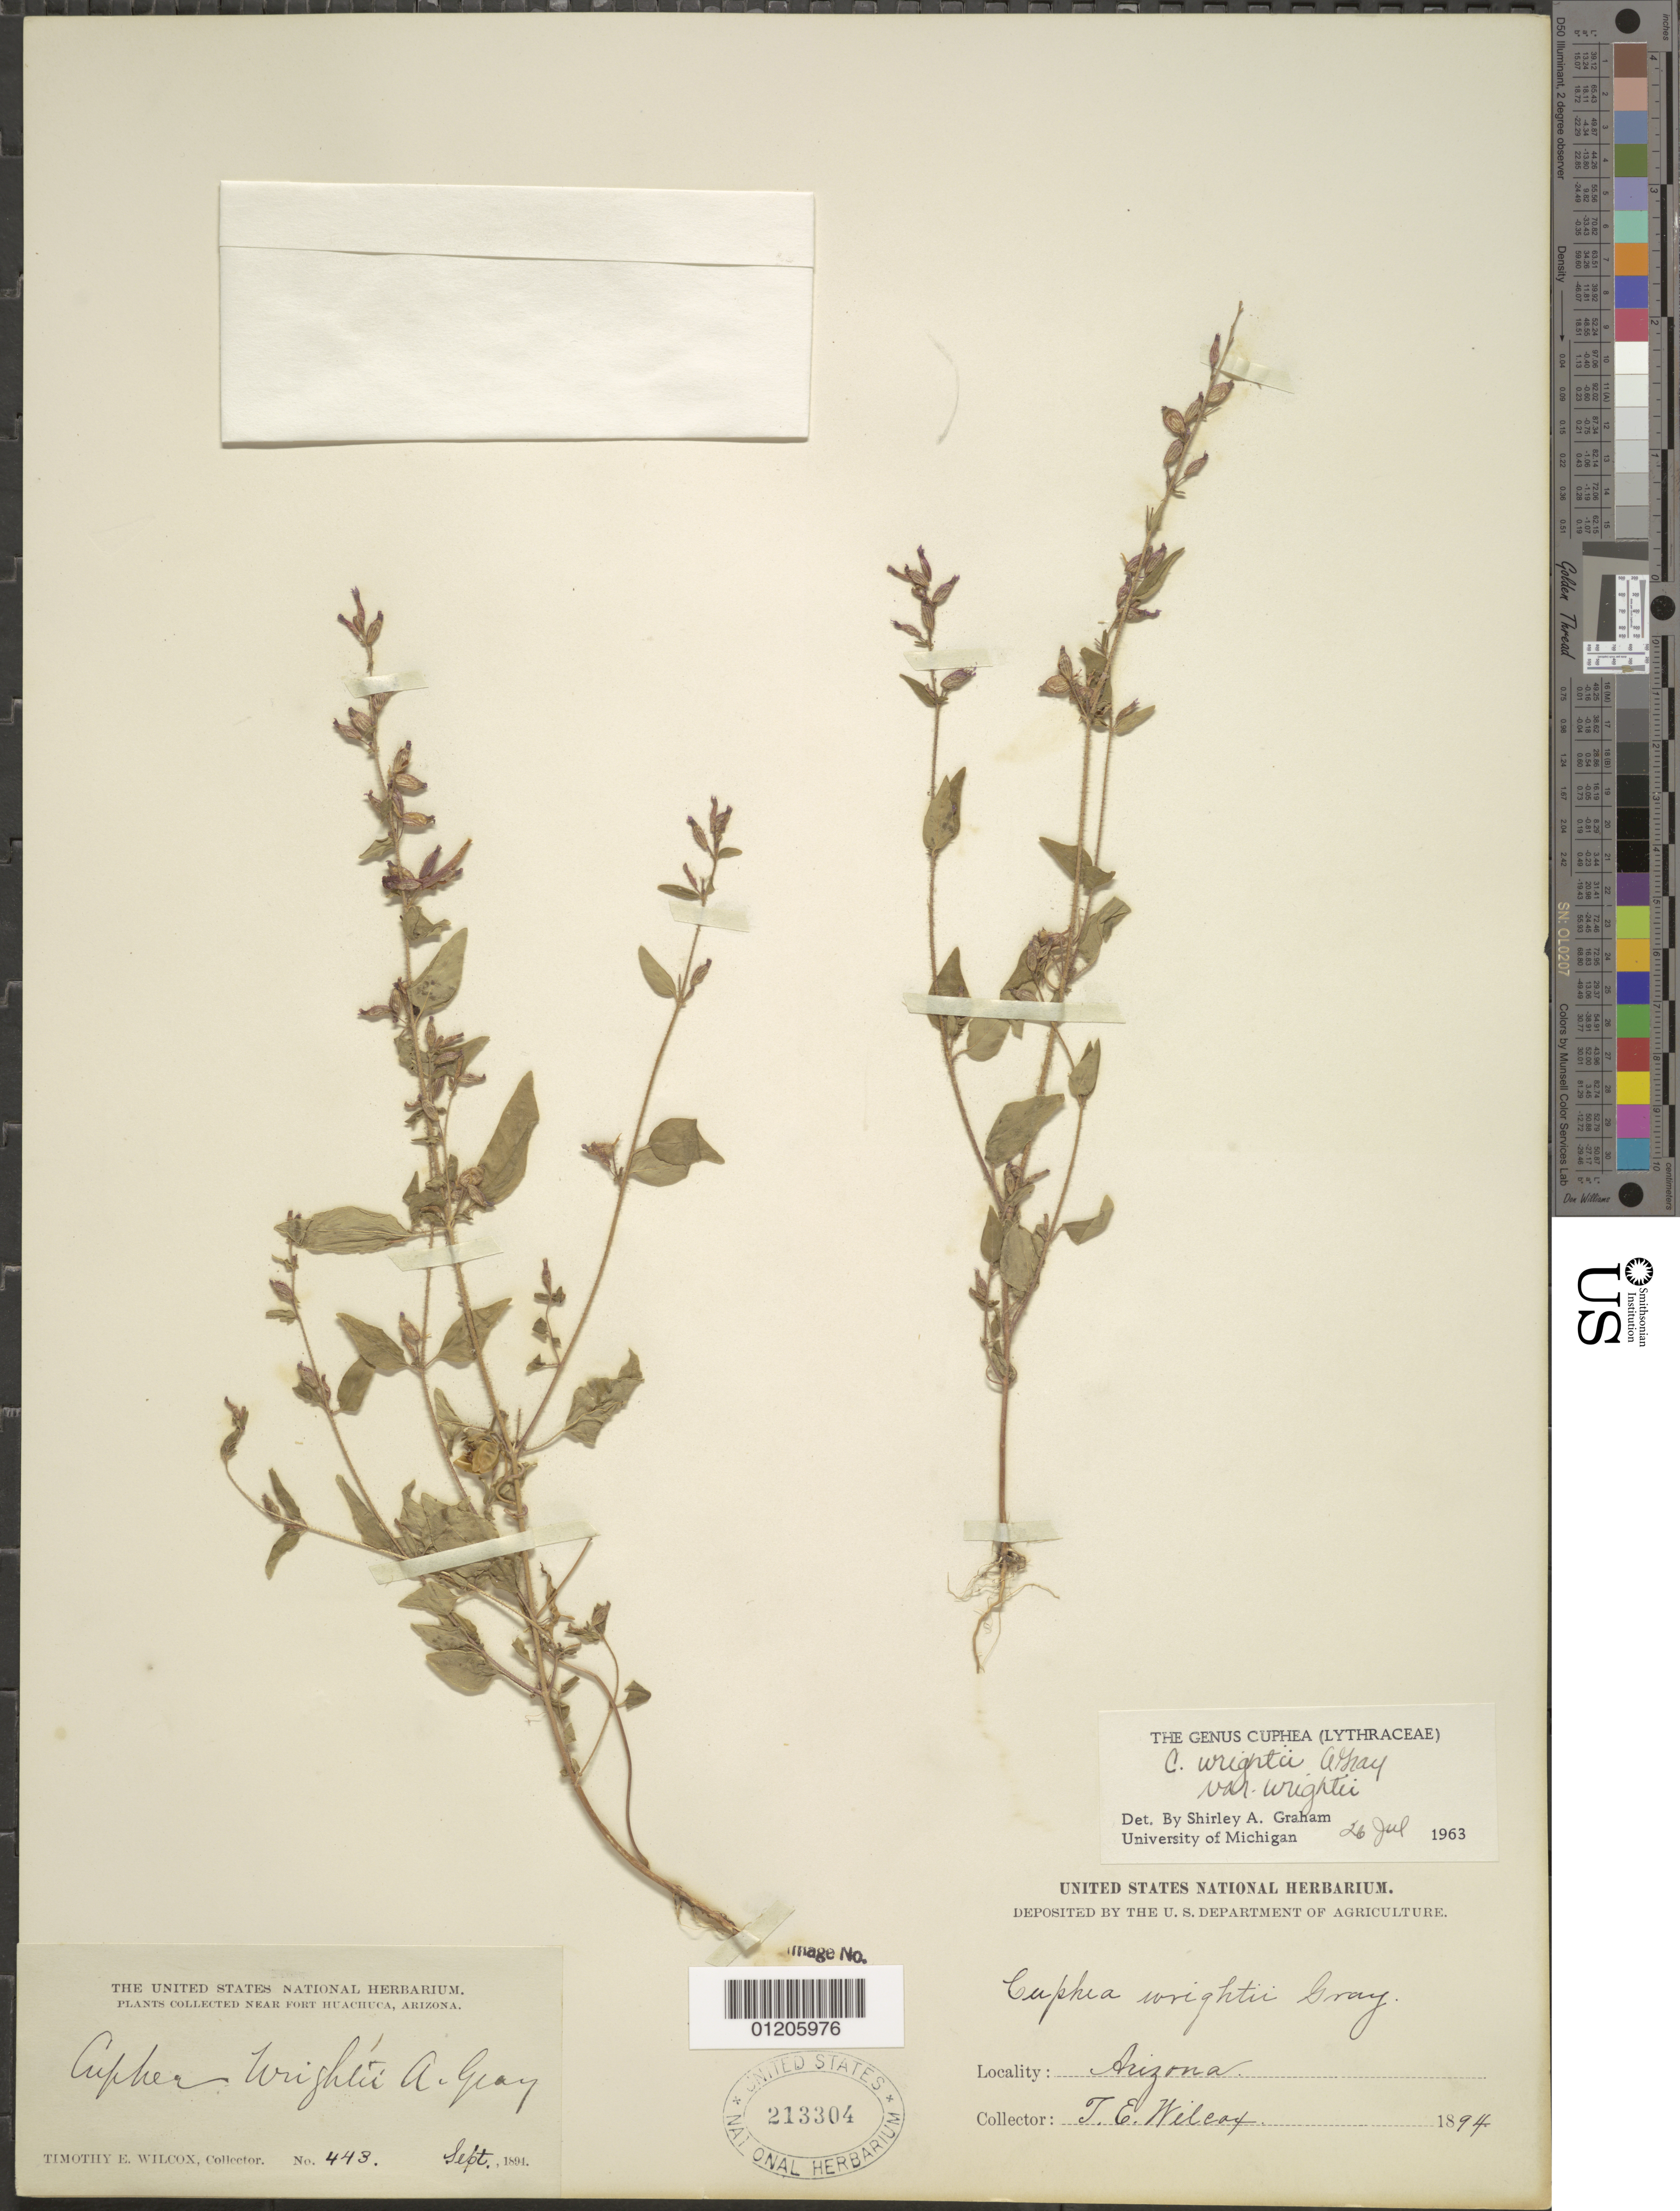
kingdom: Plantae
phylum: Tracheophyta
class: Magnoliopsida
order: Myrtales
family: Lythraceae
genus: Cuphea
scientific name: Cuphea wrightii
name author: A. Gray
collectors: T. E. Wilcox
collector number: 443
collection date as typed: Sep 1894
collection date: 1894-09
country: United States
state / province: Arizona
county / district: Cochise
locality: Near Fort Huachuca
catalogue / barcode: US 213304